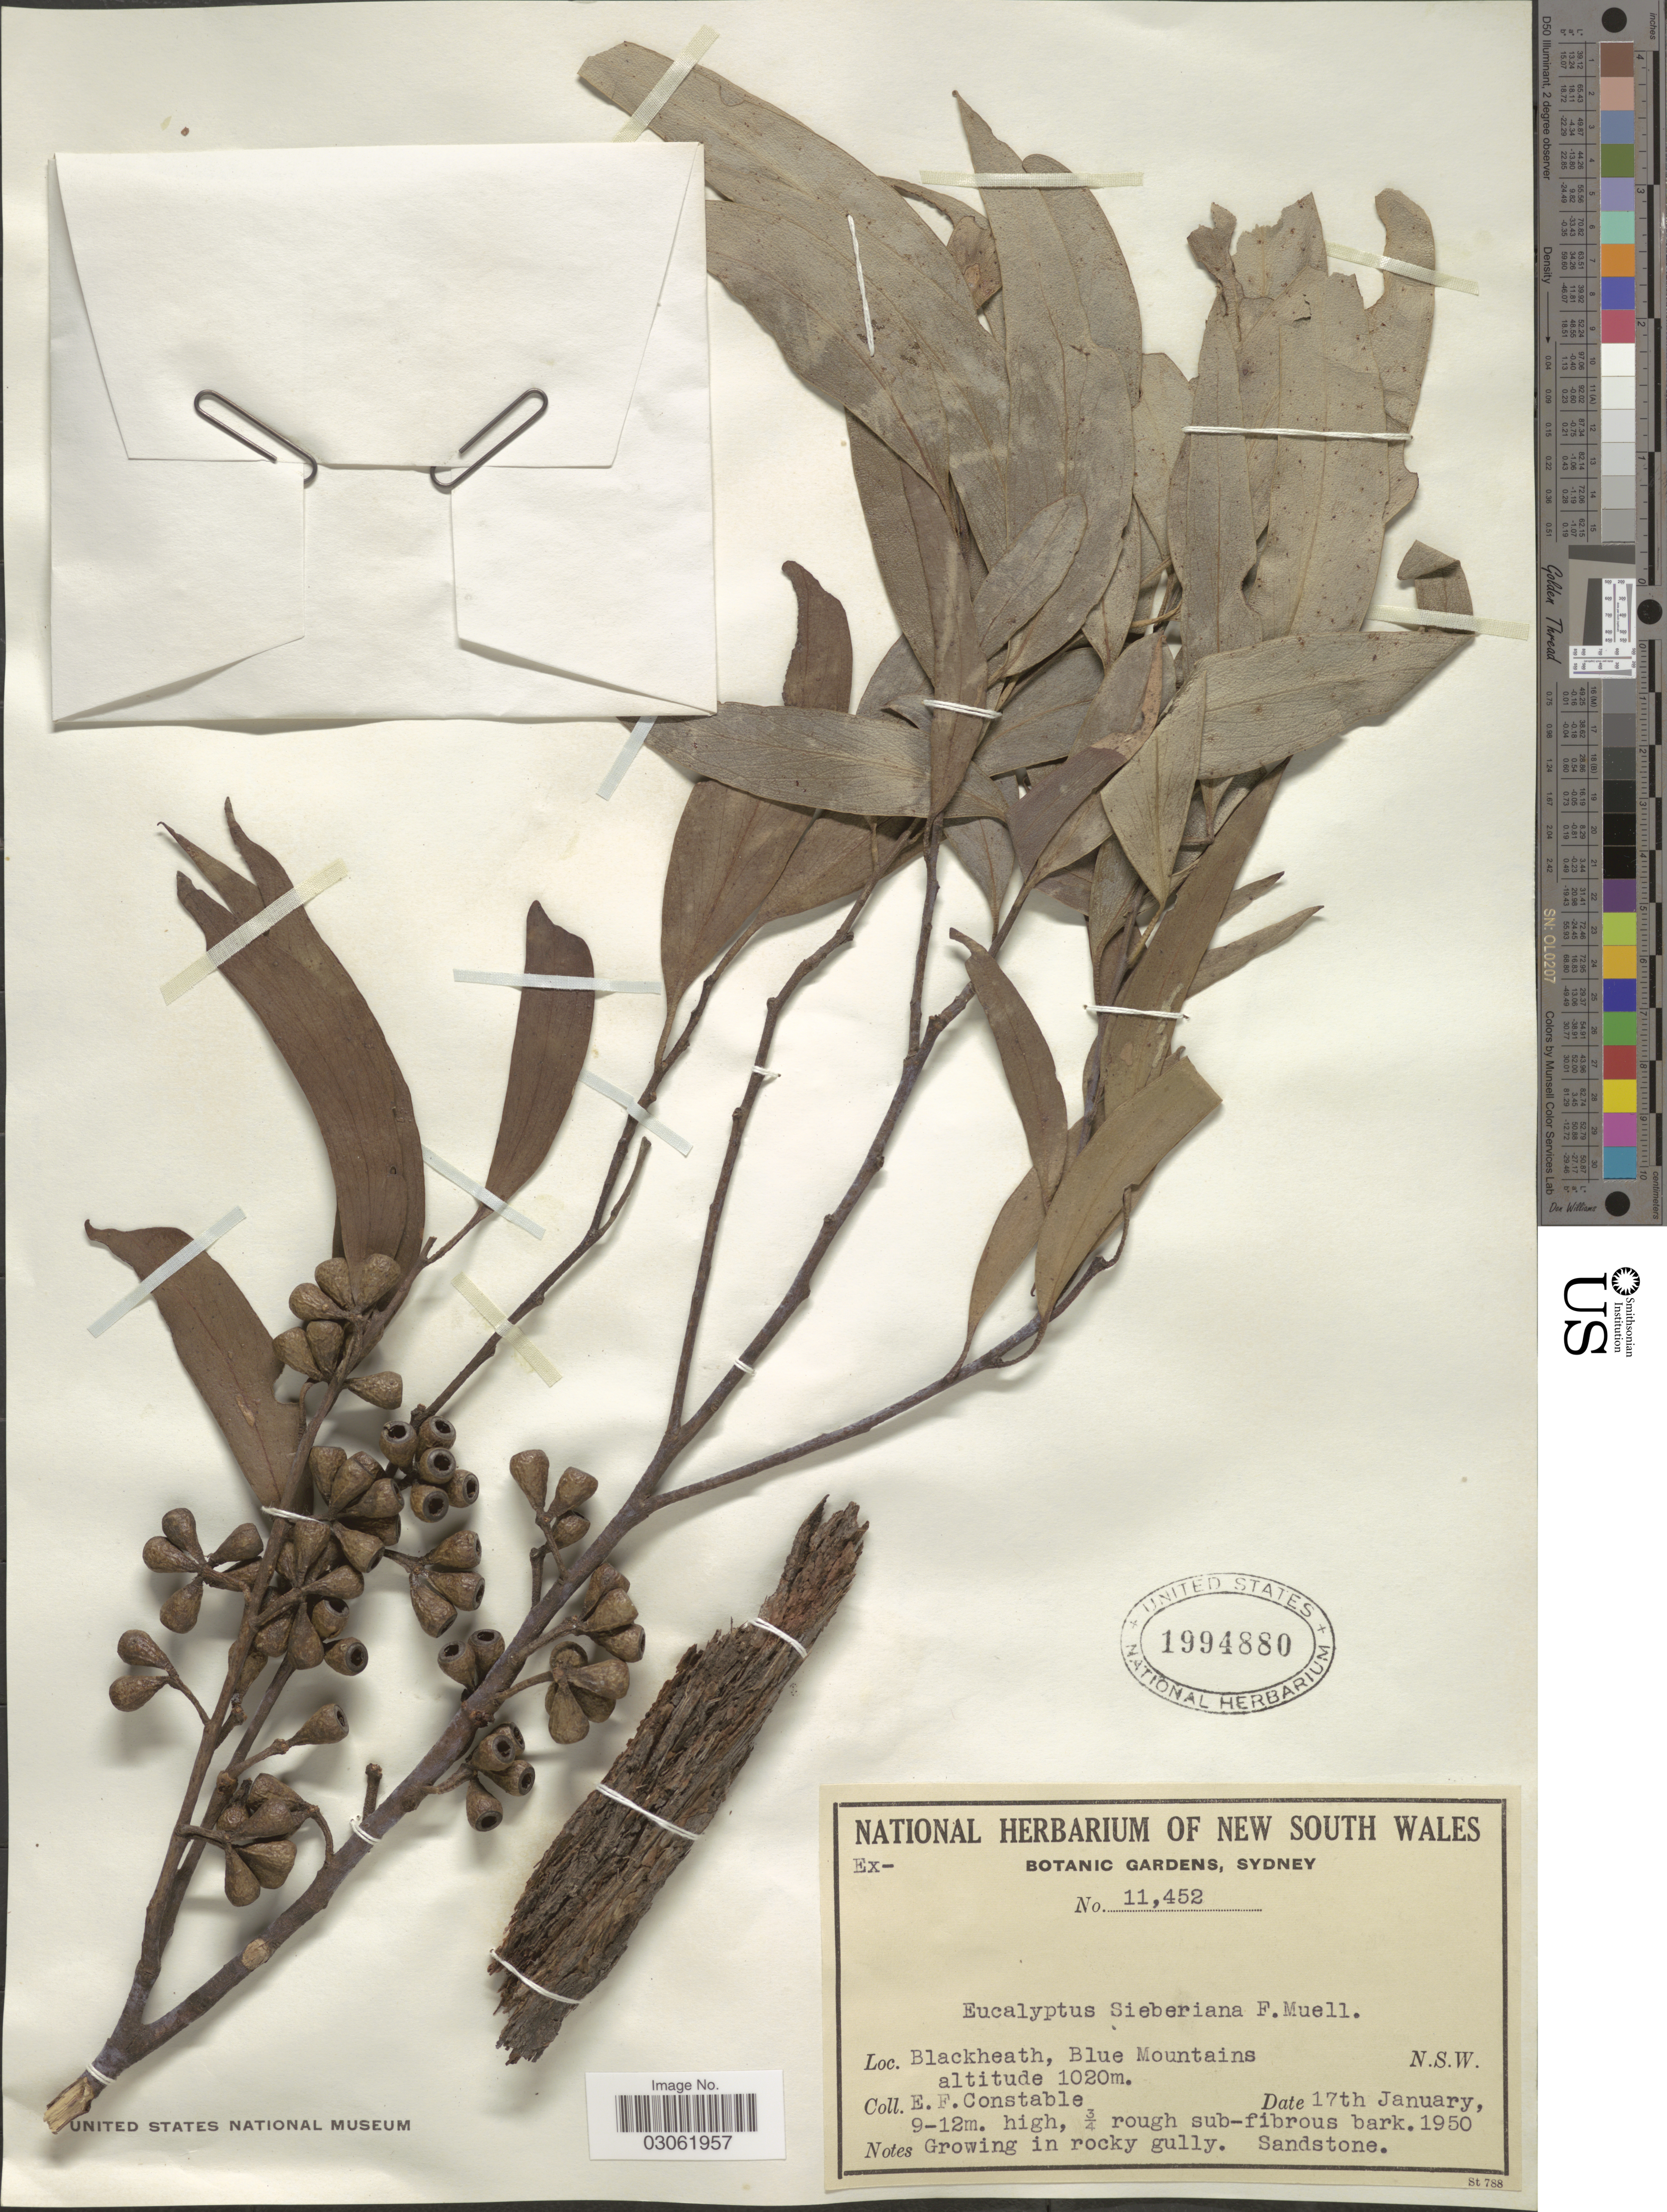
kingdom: Plantae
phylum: Tracheophyta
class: Magnoliopsida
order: Myrtales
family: Myrtaceae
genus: Eucalyptus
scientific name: Eucalyptus sieberiana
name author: F. Muell.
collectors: E. F. Constable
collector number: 11452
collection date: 1950-01-17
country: Australia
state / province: New South Wales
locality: Blackheath, Blue Mountains.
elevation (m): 1020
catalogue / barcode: US 1994880